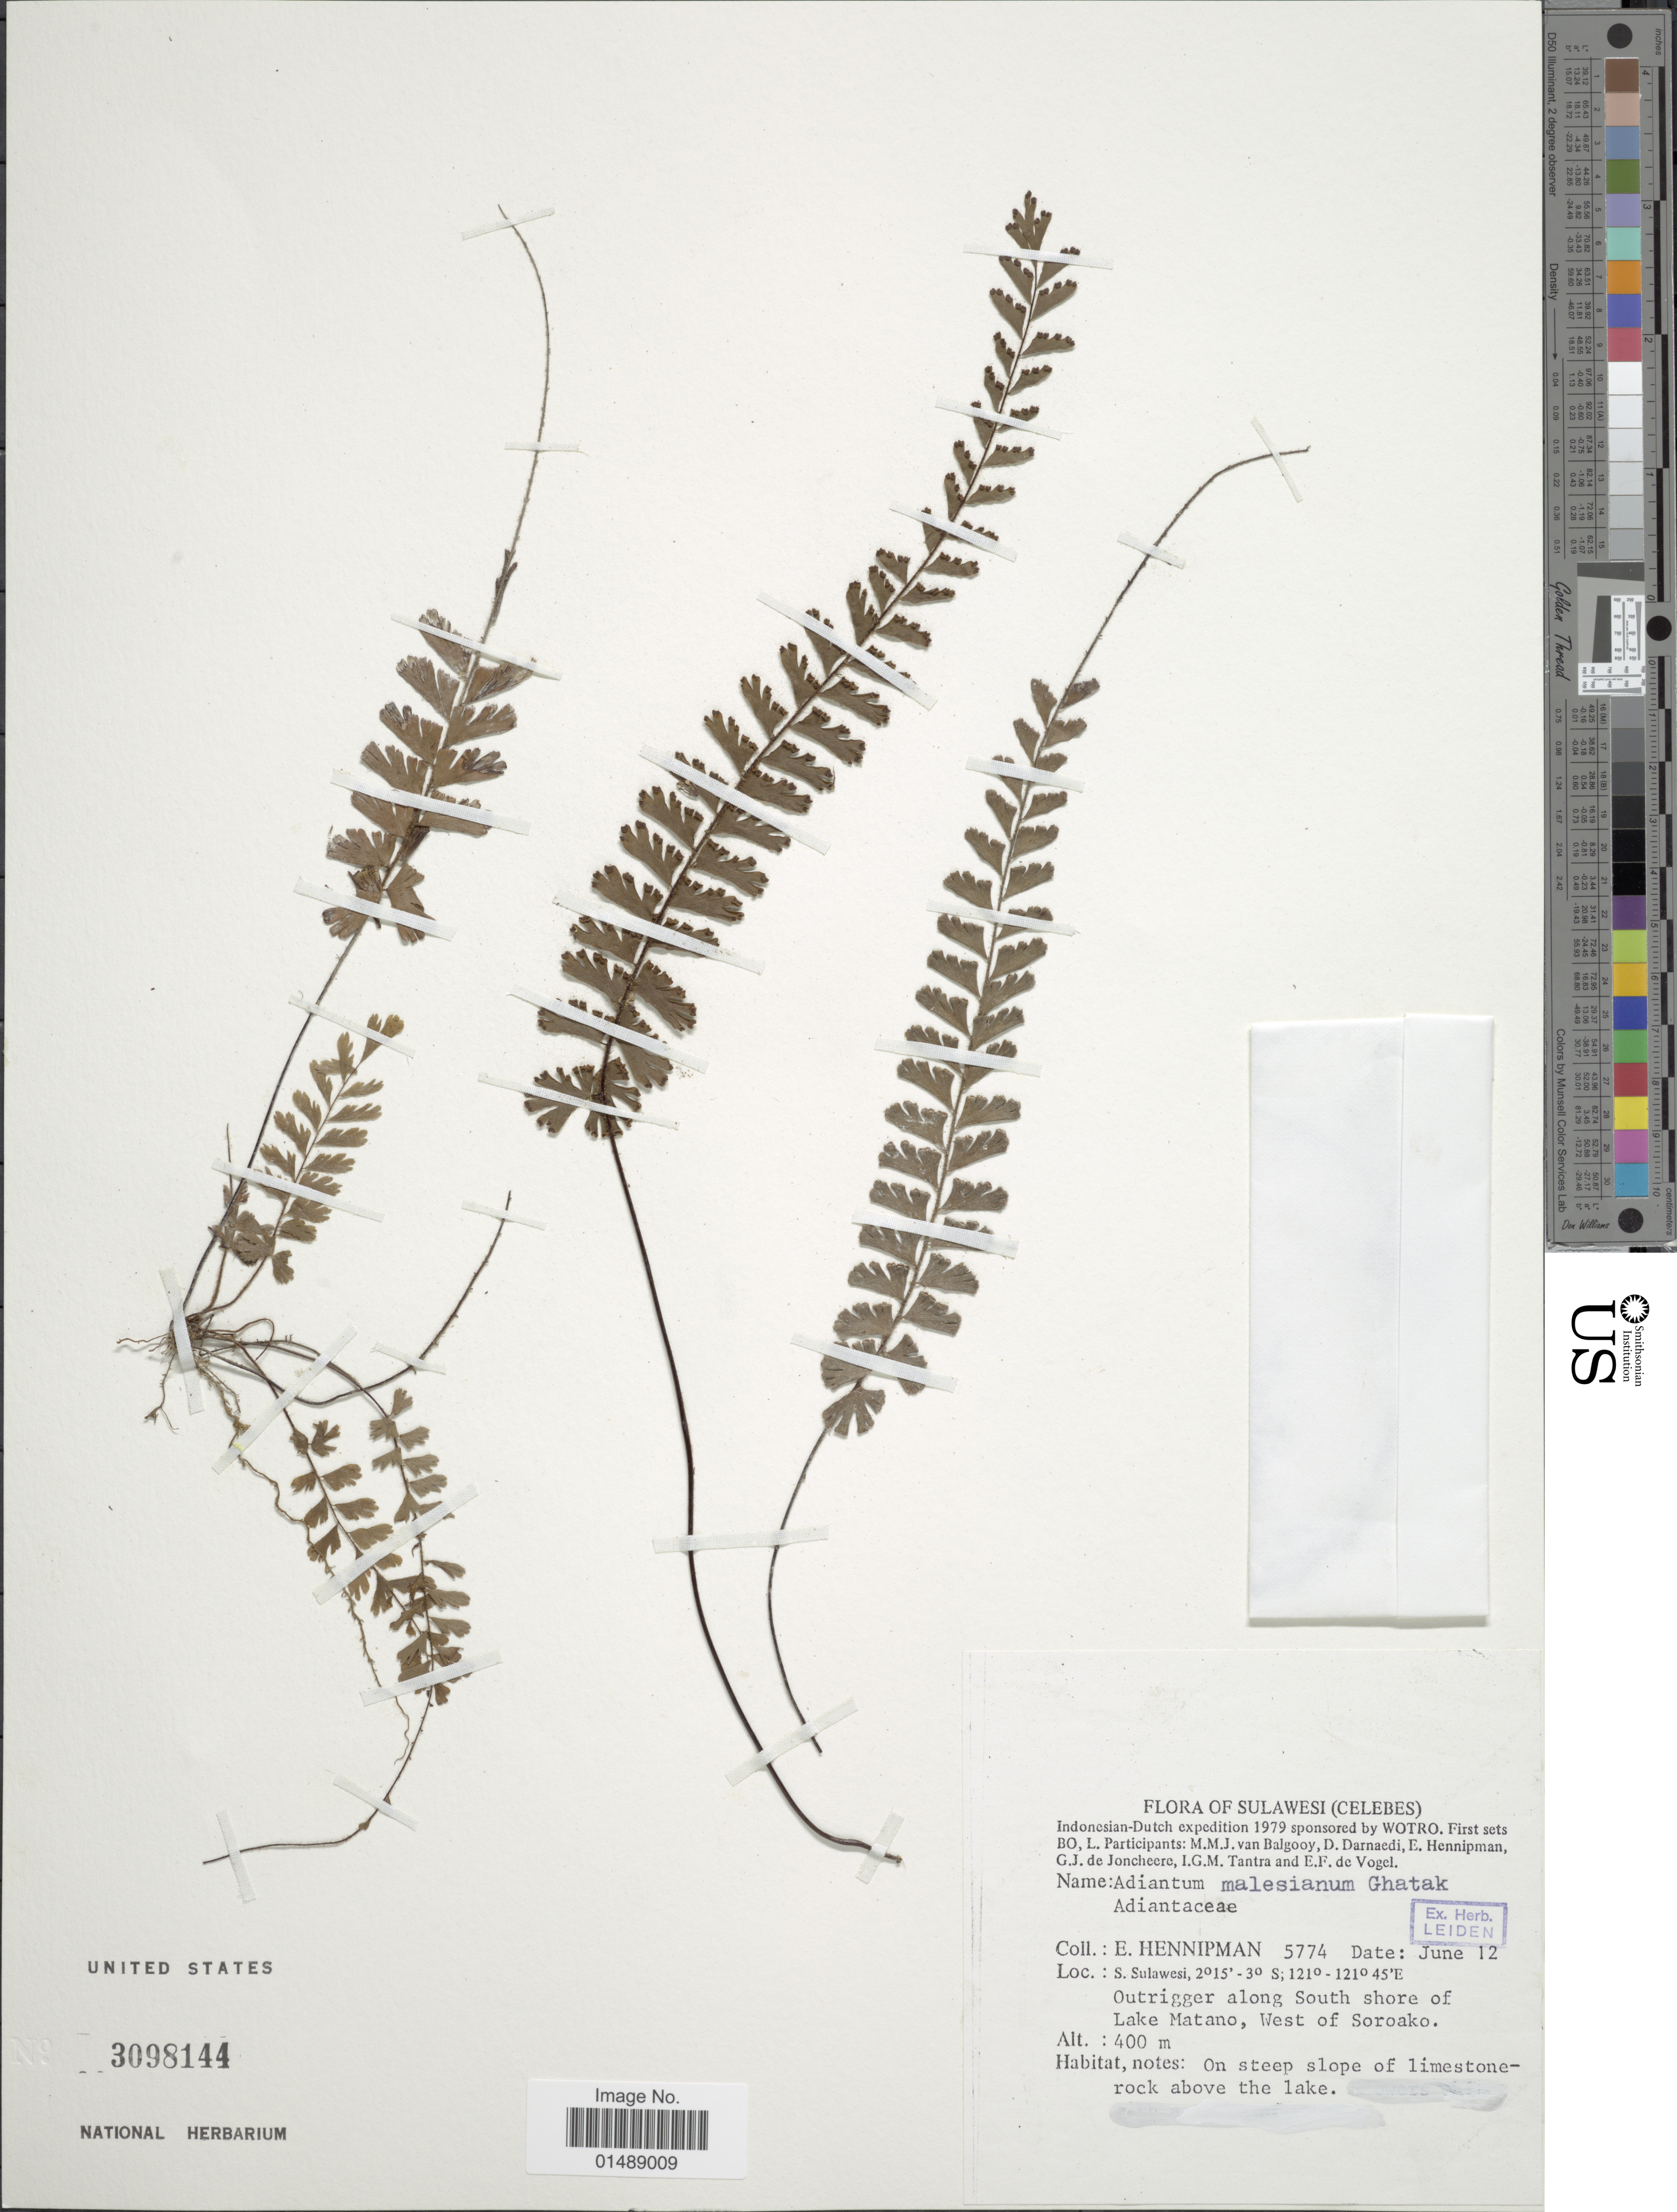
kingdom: Plantae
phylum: Tracheophyta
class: Polypodiopsida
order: Polypodiales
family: Pteridaceae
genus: Adiantum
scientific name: Adiantum malesianum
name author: J. Ghatak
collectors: E. Hennipman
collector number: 5774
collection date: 1979-06-12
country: Indonesia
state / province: Sulawesi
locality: S. Sulawesi, outrigger along South shore of Lake Matano, West of Soroako.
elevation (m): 400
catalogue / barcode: US 3098144